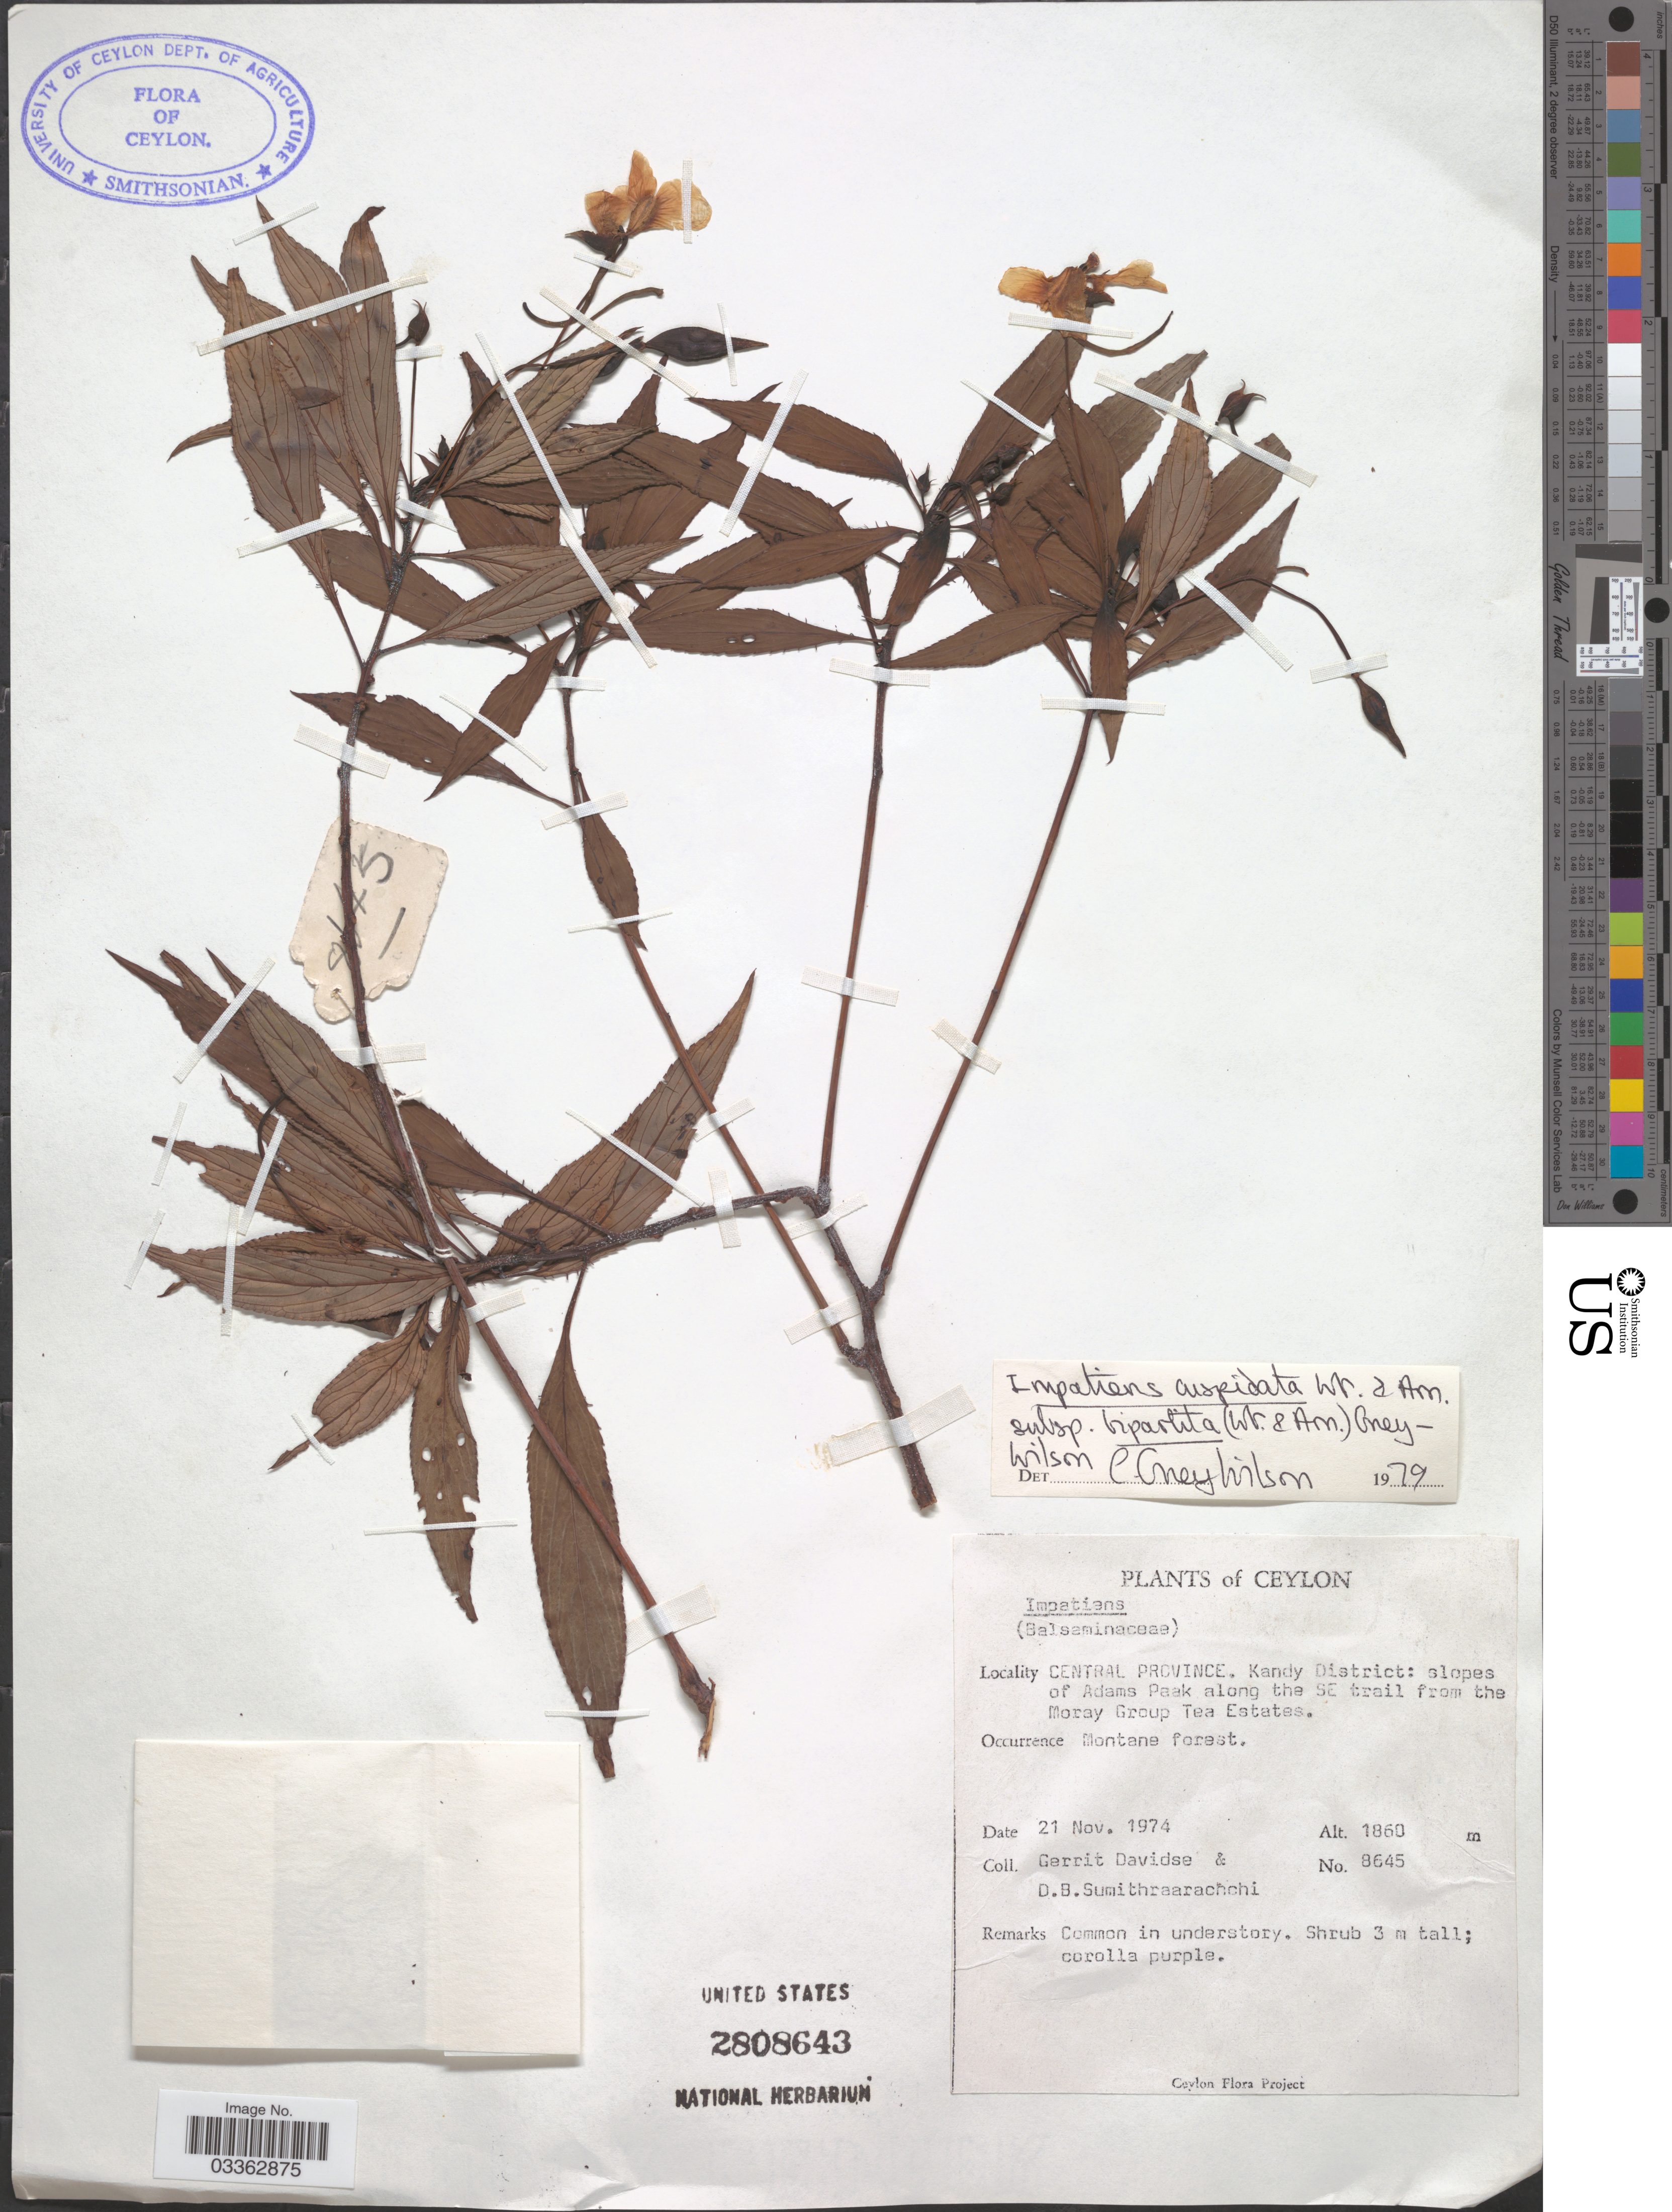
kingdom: Plantae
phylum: Tracheophyta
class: Magnoliopsida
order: Ericales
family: Balsaminaceae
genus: Impatiens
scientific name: Impatiens cuspidata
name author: Wight & Arn.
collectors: G. Davidse & D. B. Sumithraarachchi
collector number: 8645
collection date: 1974-11-21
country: Sri Lanka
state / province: Central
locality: Ceylon. Kandy District: slopes of Adams Peak along the SE trail from the Moray Group Tea Estates.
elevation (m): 1860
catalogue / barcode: US 2808643